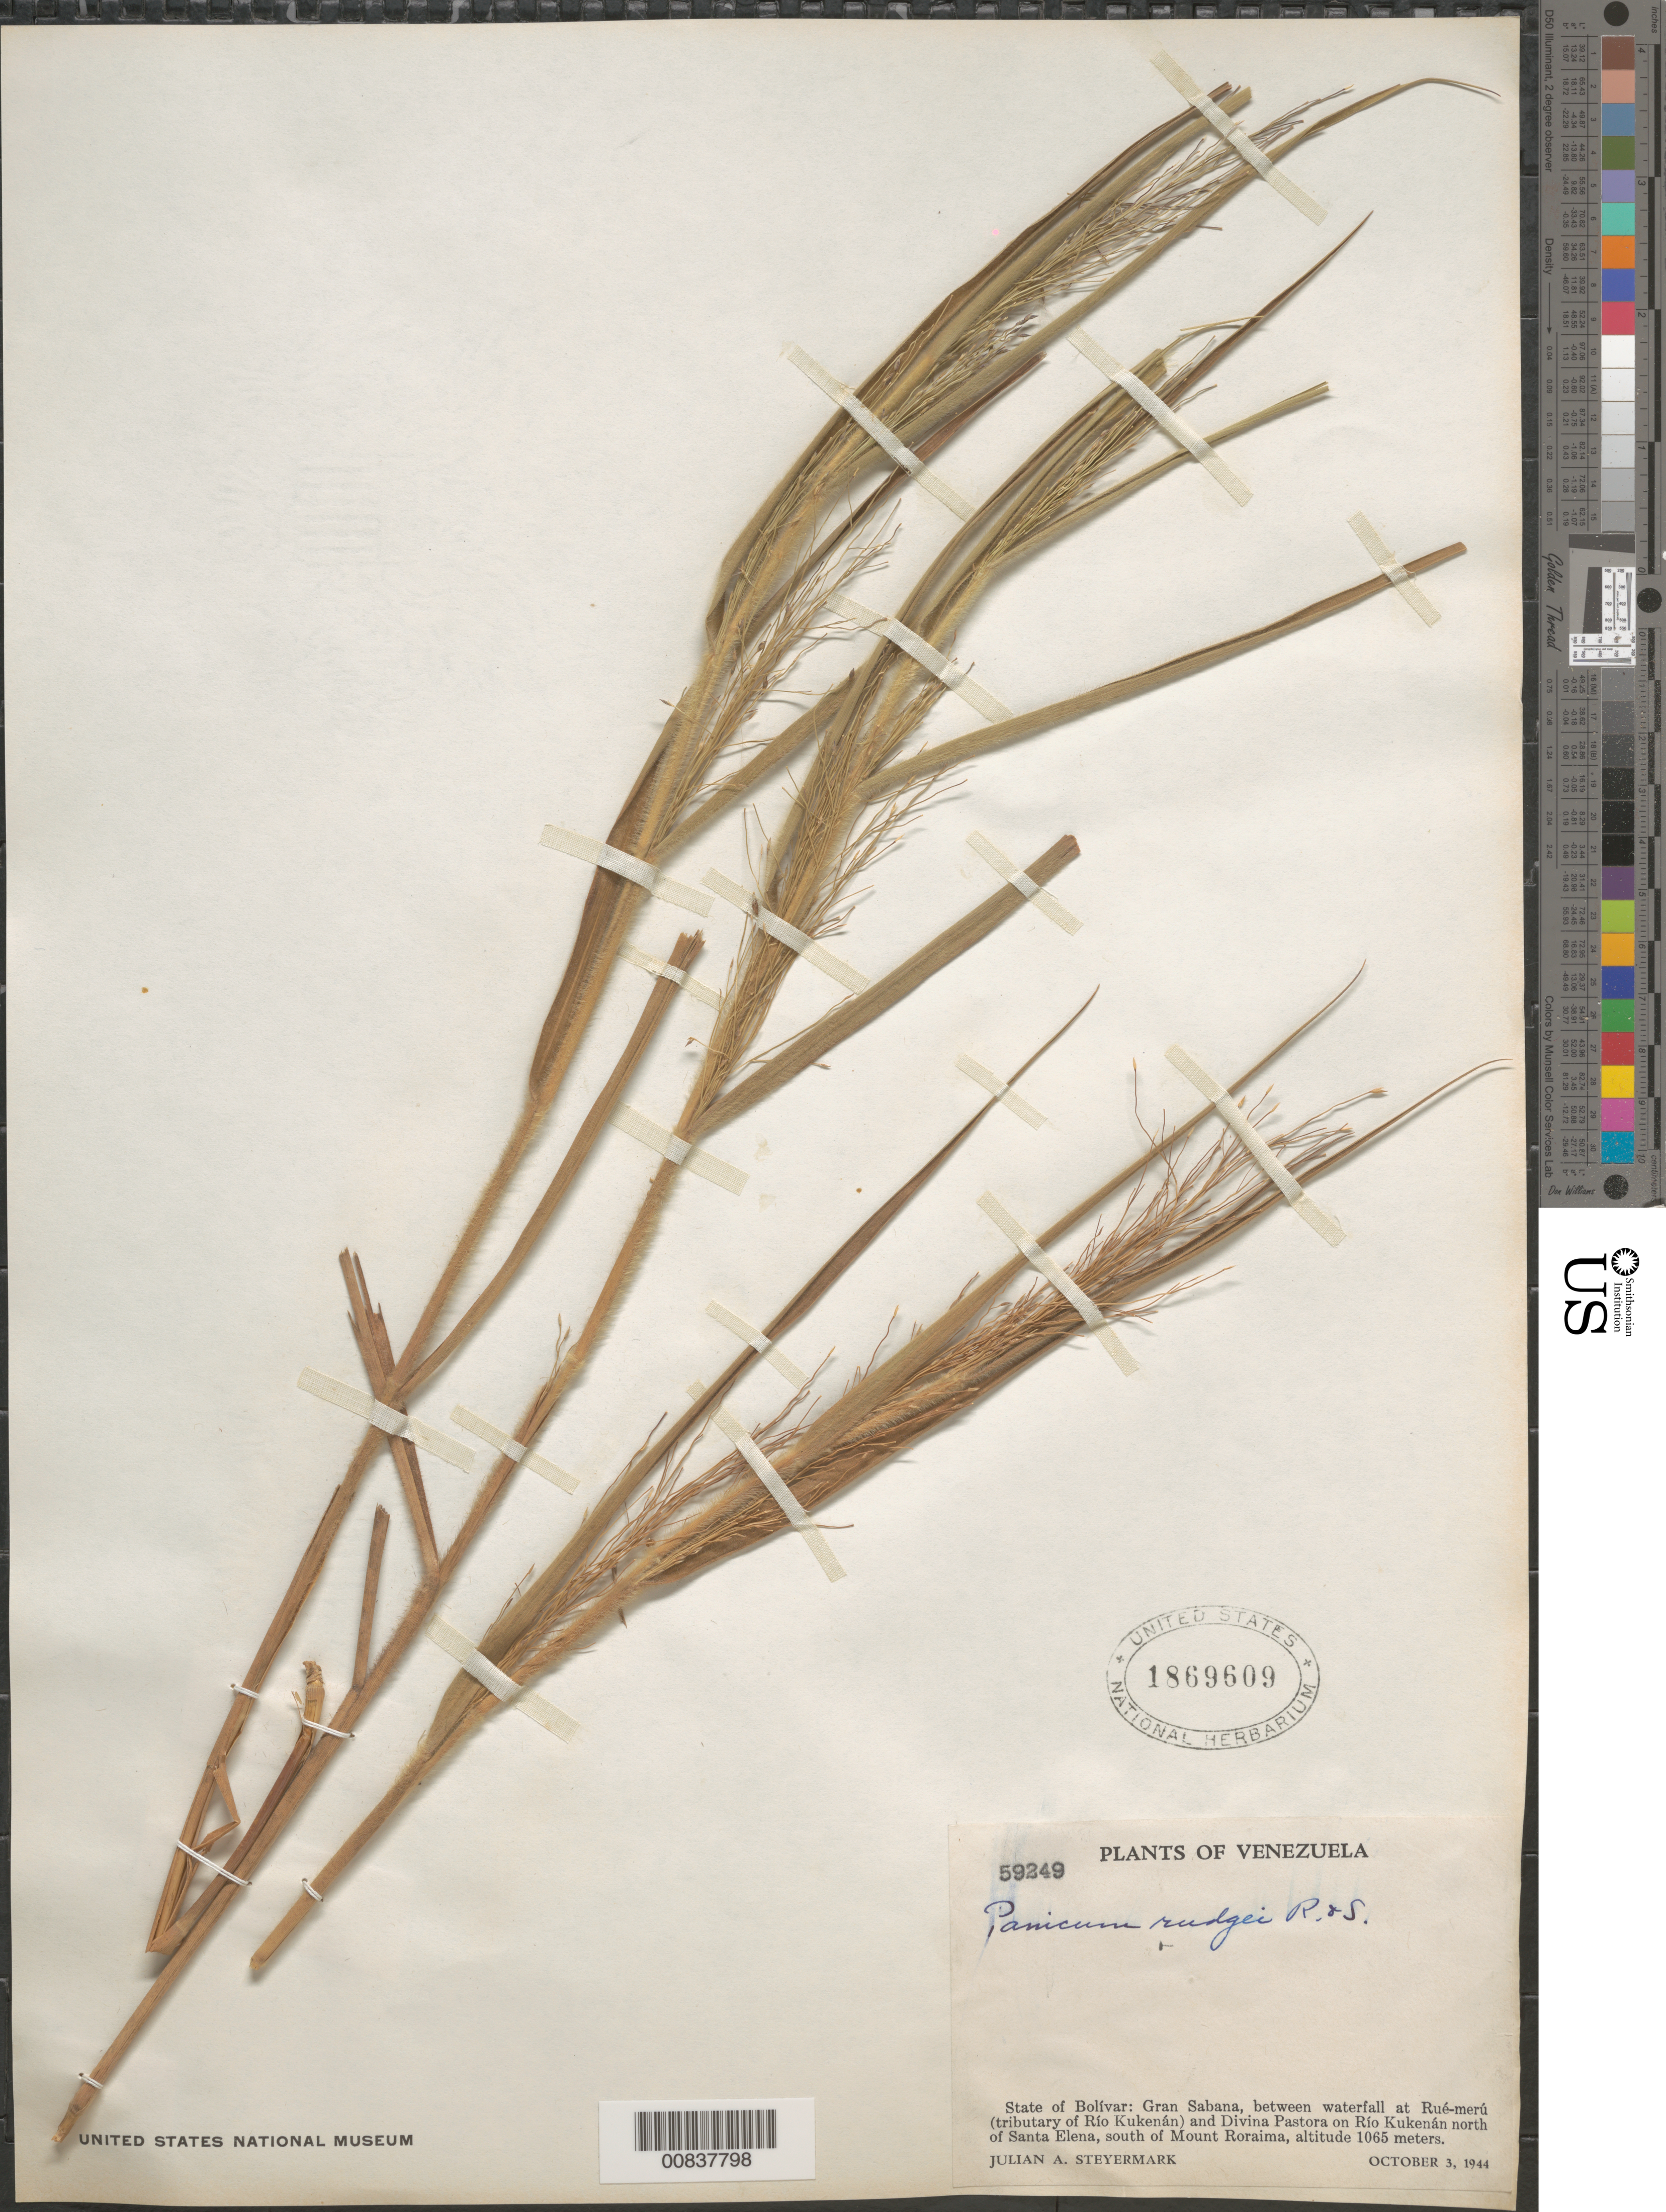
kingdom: Plantae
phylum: Tracheophyta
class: Liliopsida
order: Poales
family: Poaceae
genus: Panicum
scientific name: Panicum rudgei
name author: Roem. & Schult.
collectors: J. Steyermark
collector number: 59249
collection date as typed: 3-Oct-44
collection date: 1944-10-03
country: Venezuela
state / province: Bolívar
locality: Gran Sabana, between waterfall at Rué-merú (trib of Río Kukenán) and Divina Pastora on Río Kukenán, north of Santa Elena, south of Mount Roraima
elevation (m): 1065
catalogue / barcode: US 1869609